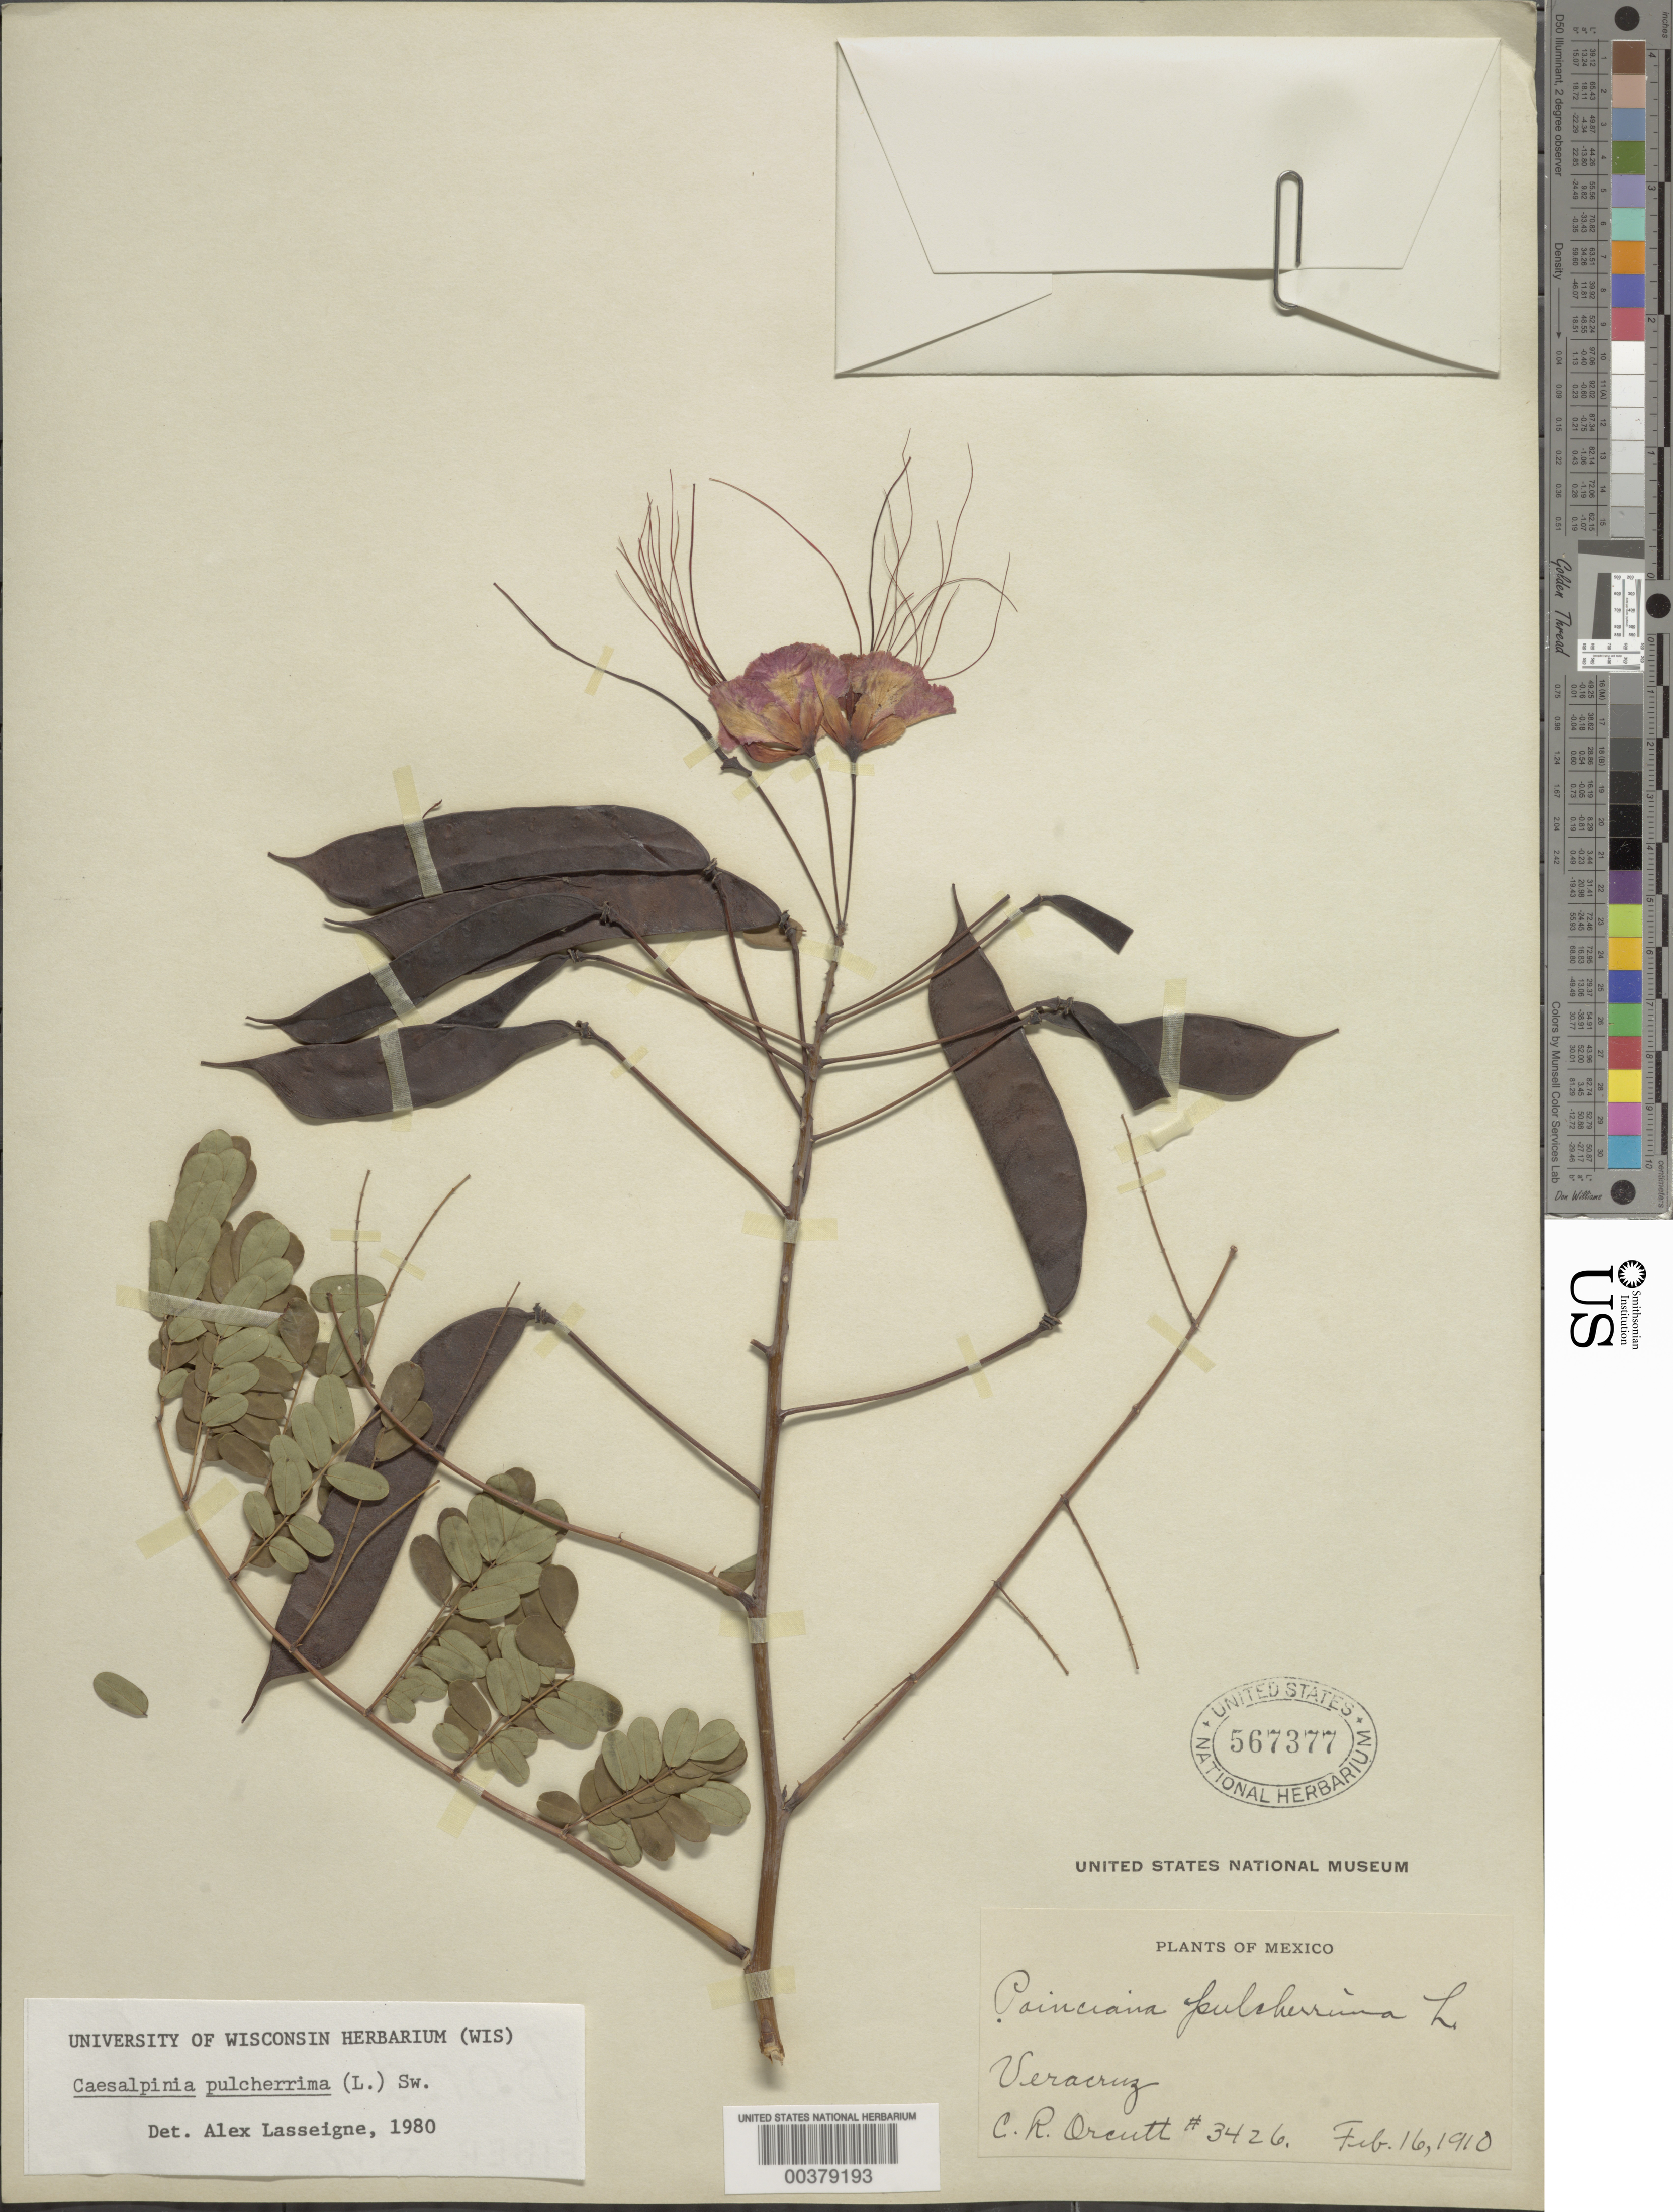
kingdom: Plantae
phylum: Tracheophyta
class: Magnoliopsida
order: Fabales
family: Fabaceae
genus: Caesalpinia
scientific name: Caesalpinia pulcherrima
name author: (L.) Sw.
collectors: C. R. Orcutt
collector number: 3426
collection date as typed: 16 Feb 1910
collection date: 1910-02-16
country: Mexico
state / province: Veracruz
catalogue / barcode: US 567377